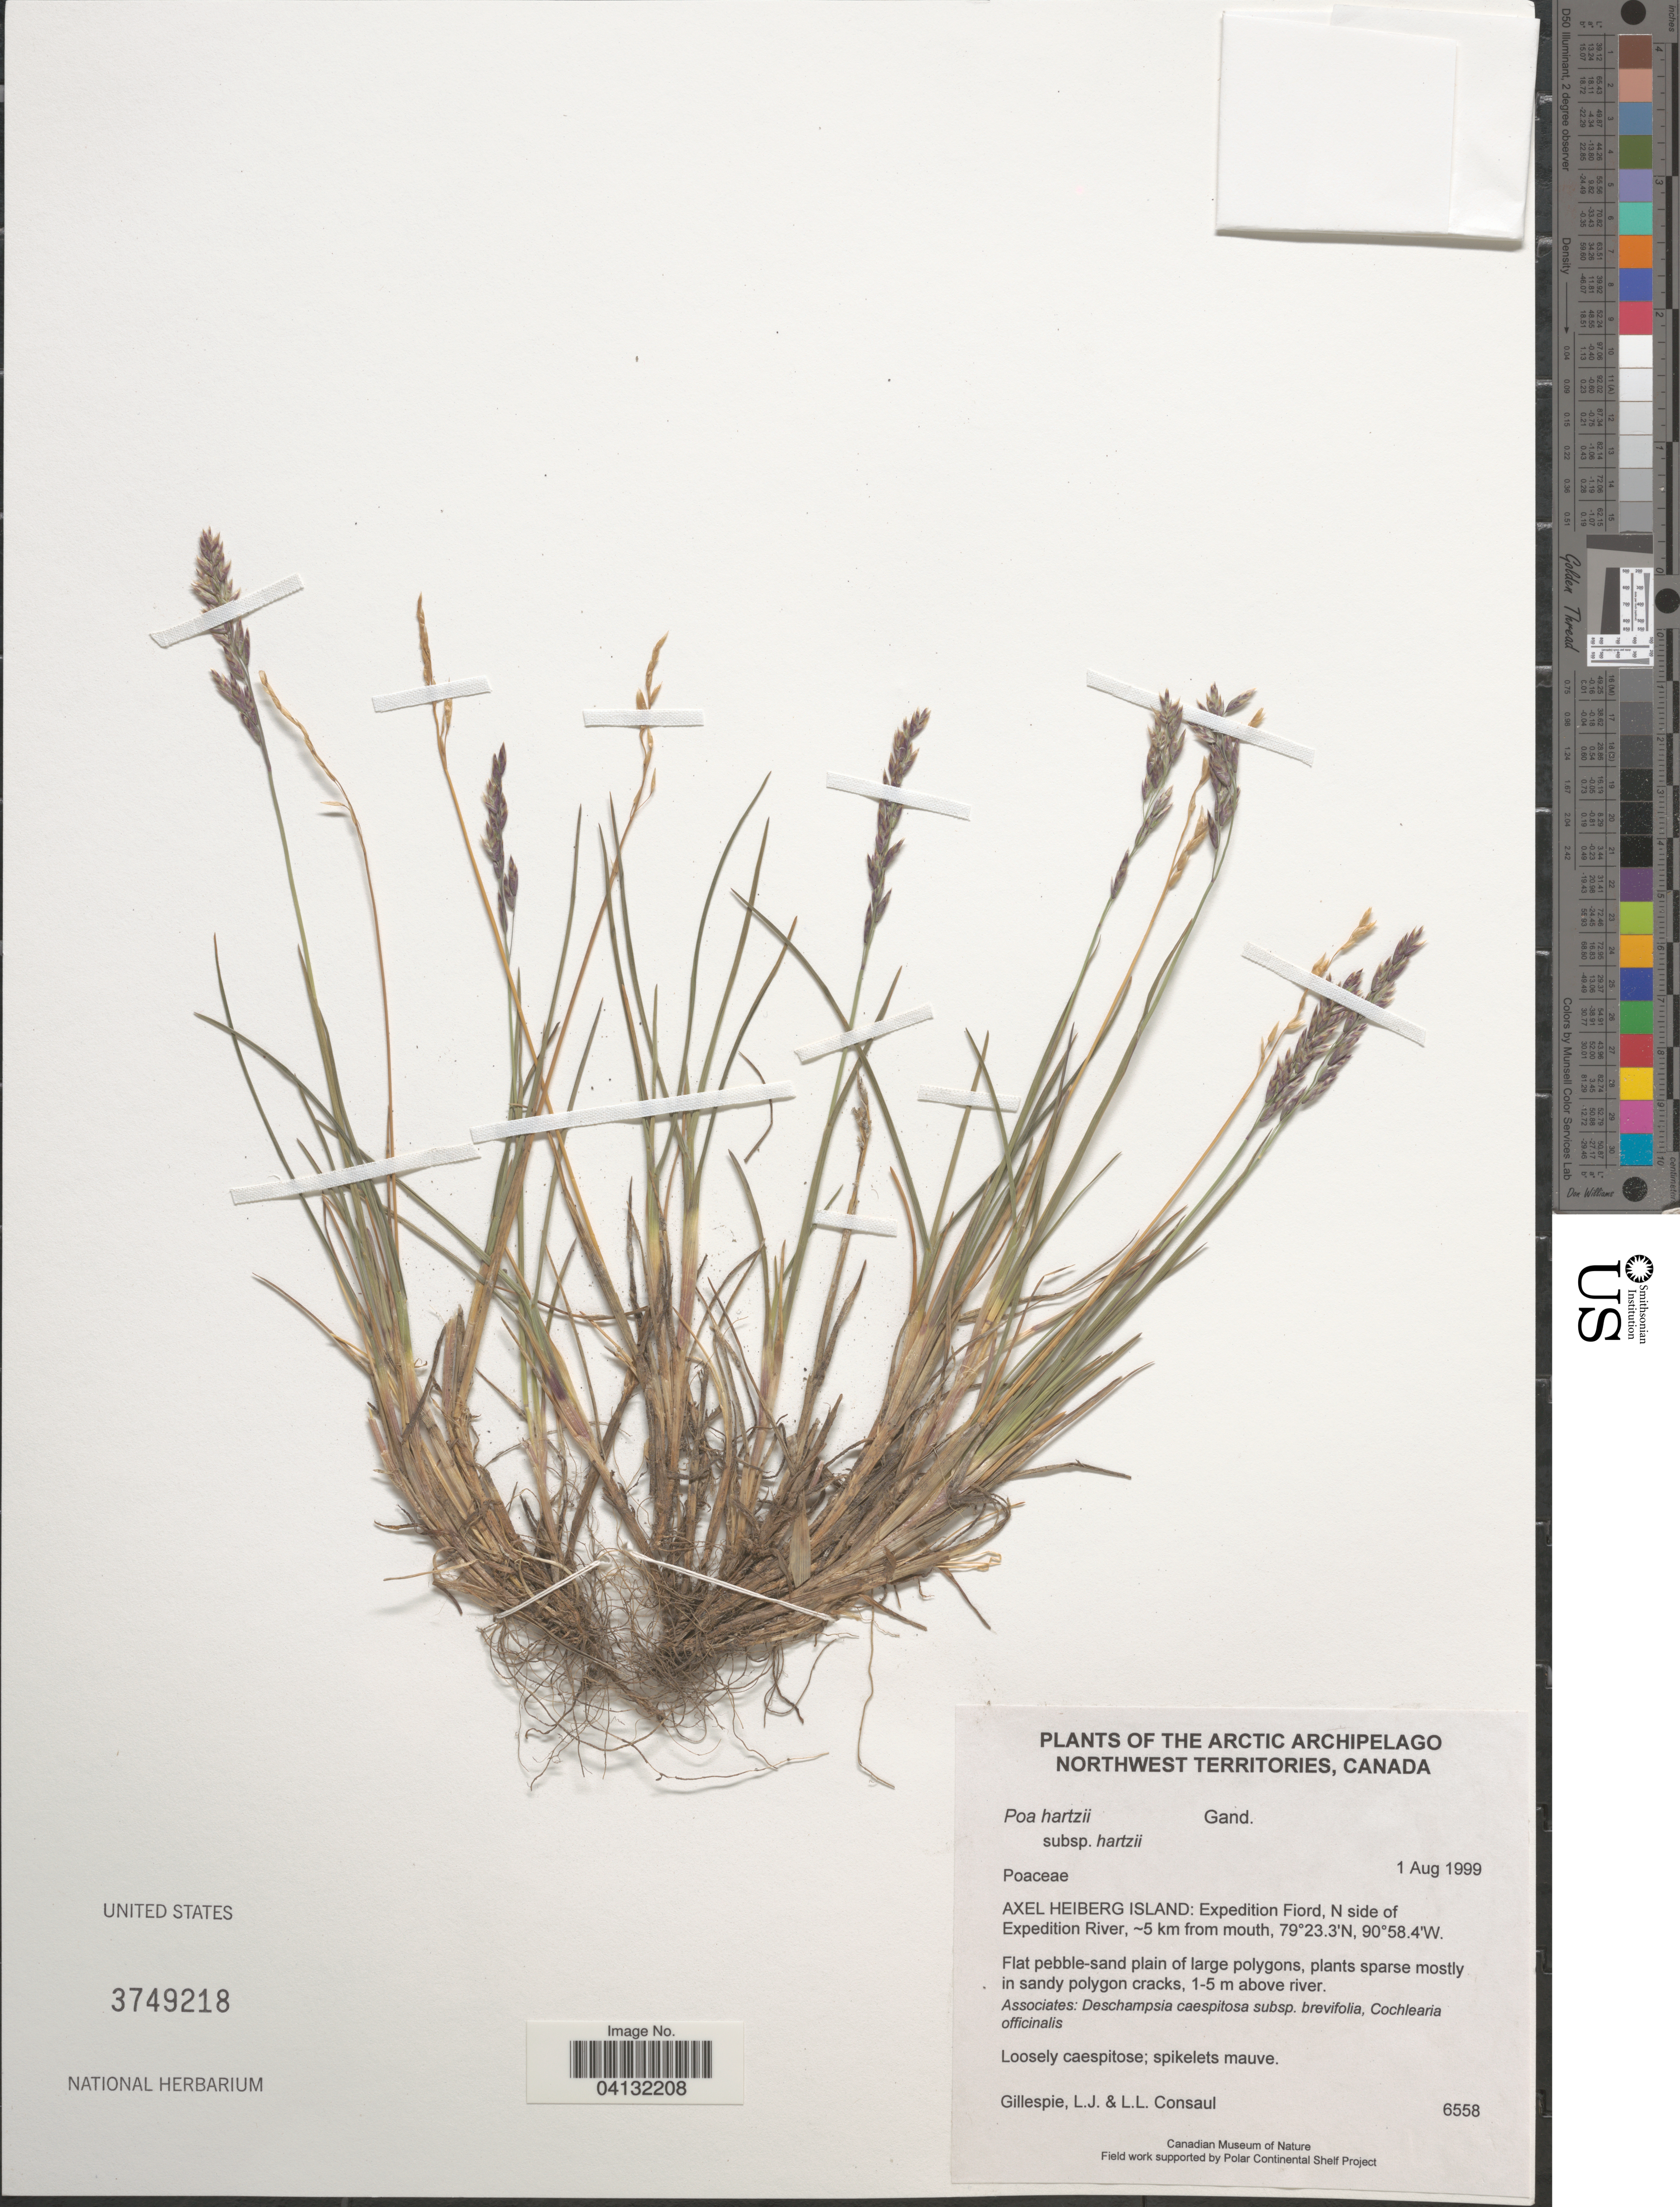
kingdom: Plantae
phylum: Tracheophyta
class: Liliopsida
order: Poales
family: Poaceae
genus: Poa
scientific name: Poa hartzii subsp. hartzii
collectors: L. Gillespie & L. Consaul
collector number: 6558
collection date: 1999-08-01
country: Canada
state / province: Northwest Territories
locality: Arctic Archipelago. Axel Heiberg Island: Expedition Fiord, N side of Expedition River, :5 km from mouth.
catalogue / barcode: US 3749218